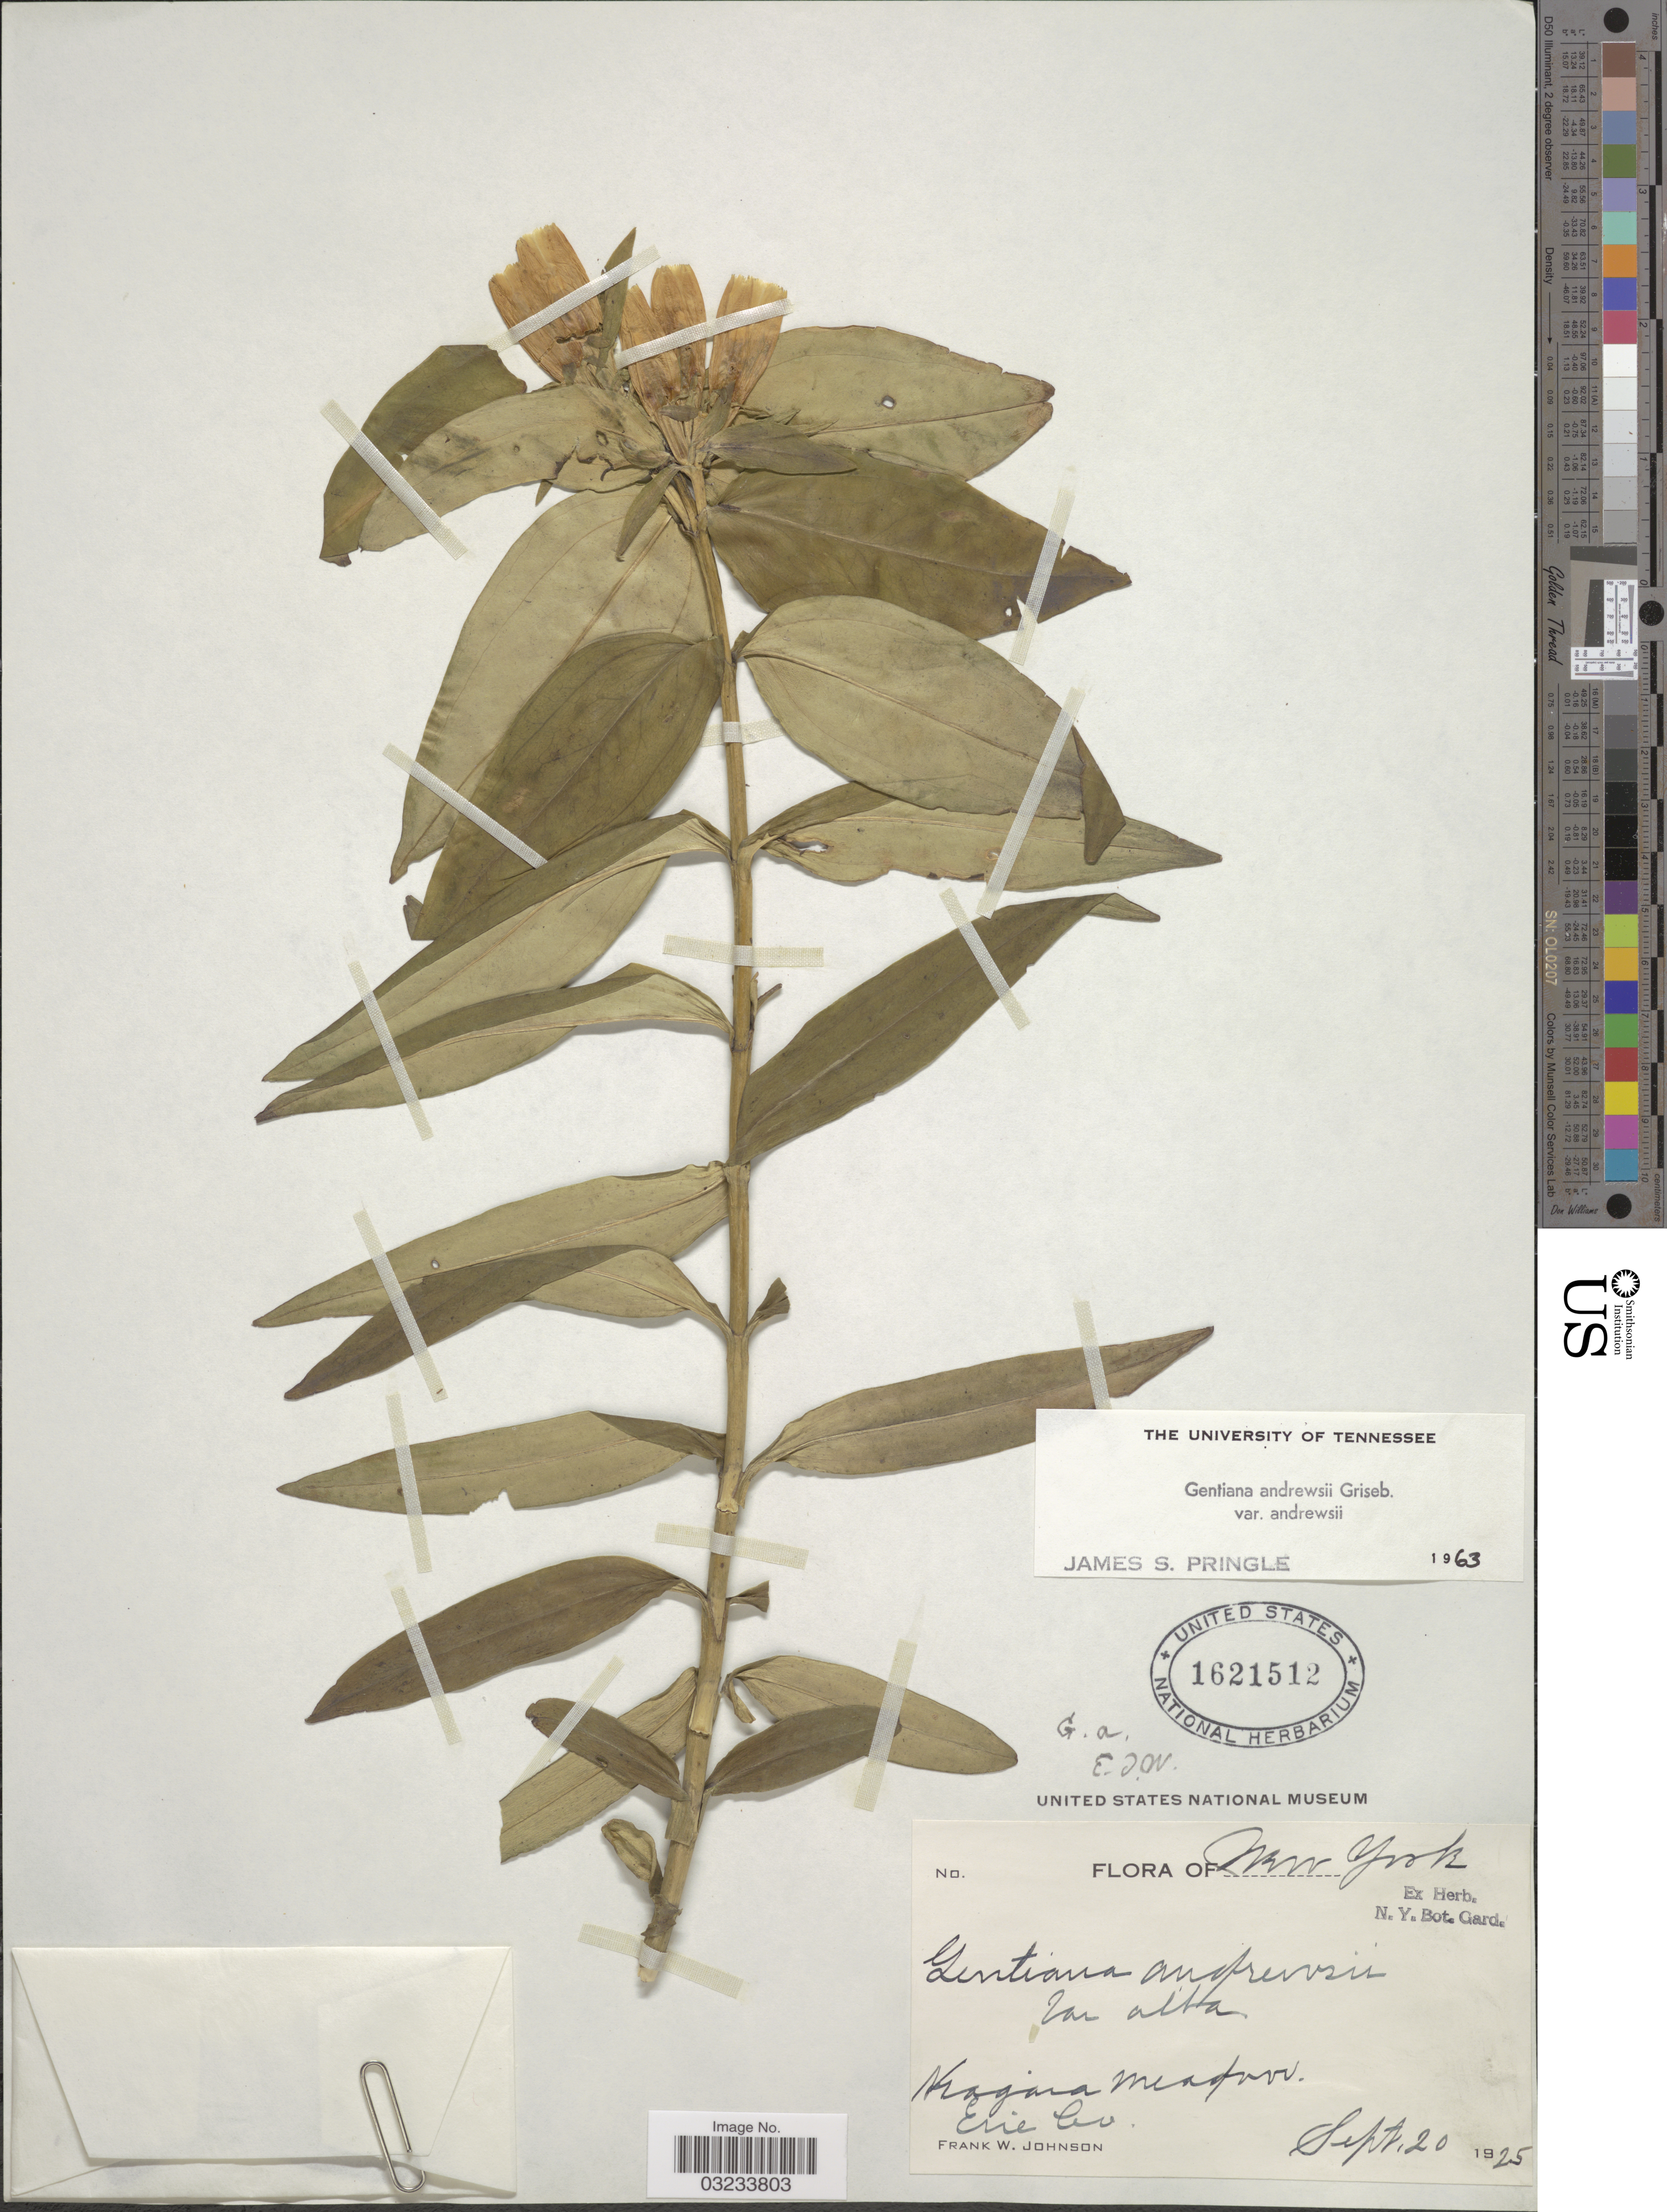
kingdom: Plantae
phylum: Tracheophyta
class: Magnoliopsida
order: Gentianales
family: Gentianaceae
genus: Gentiana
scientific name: Gentiana andrewsii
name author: Griseb.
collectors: F. W. Johnson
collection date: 1925-09-20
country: United States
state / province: New York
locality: Kagara Meadow. Erie Co.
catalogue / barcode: US 1621512